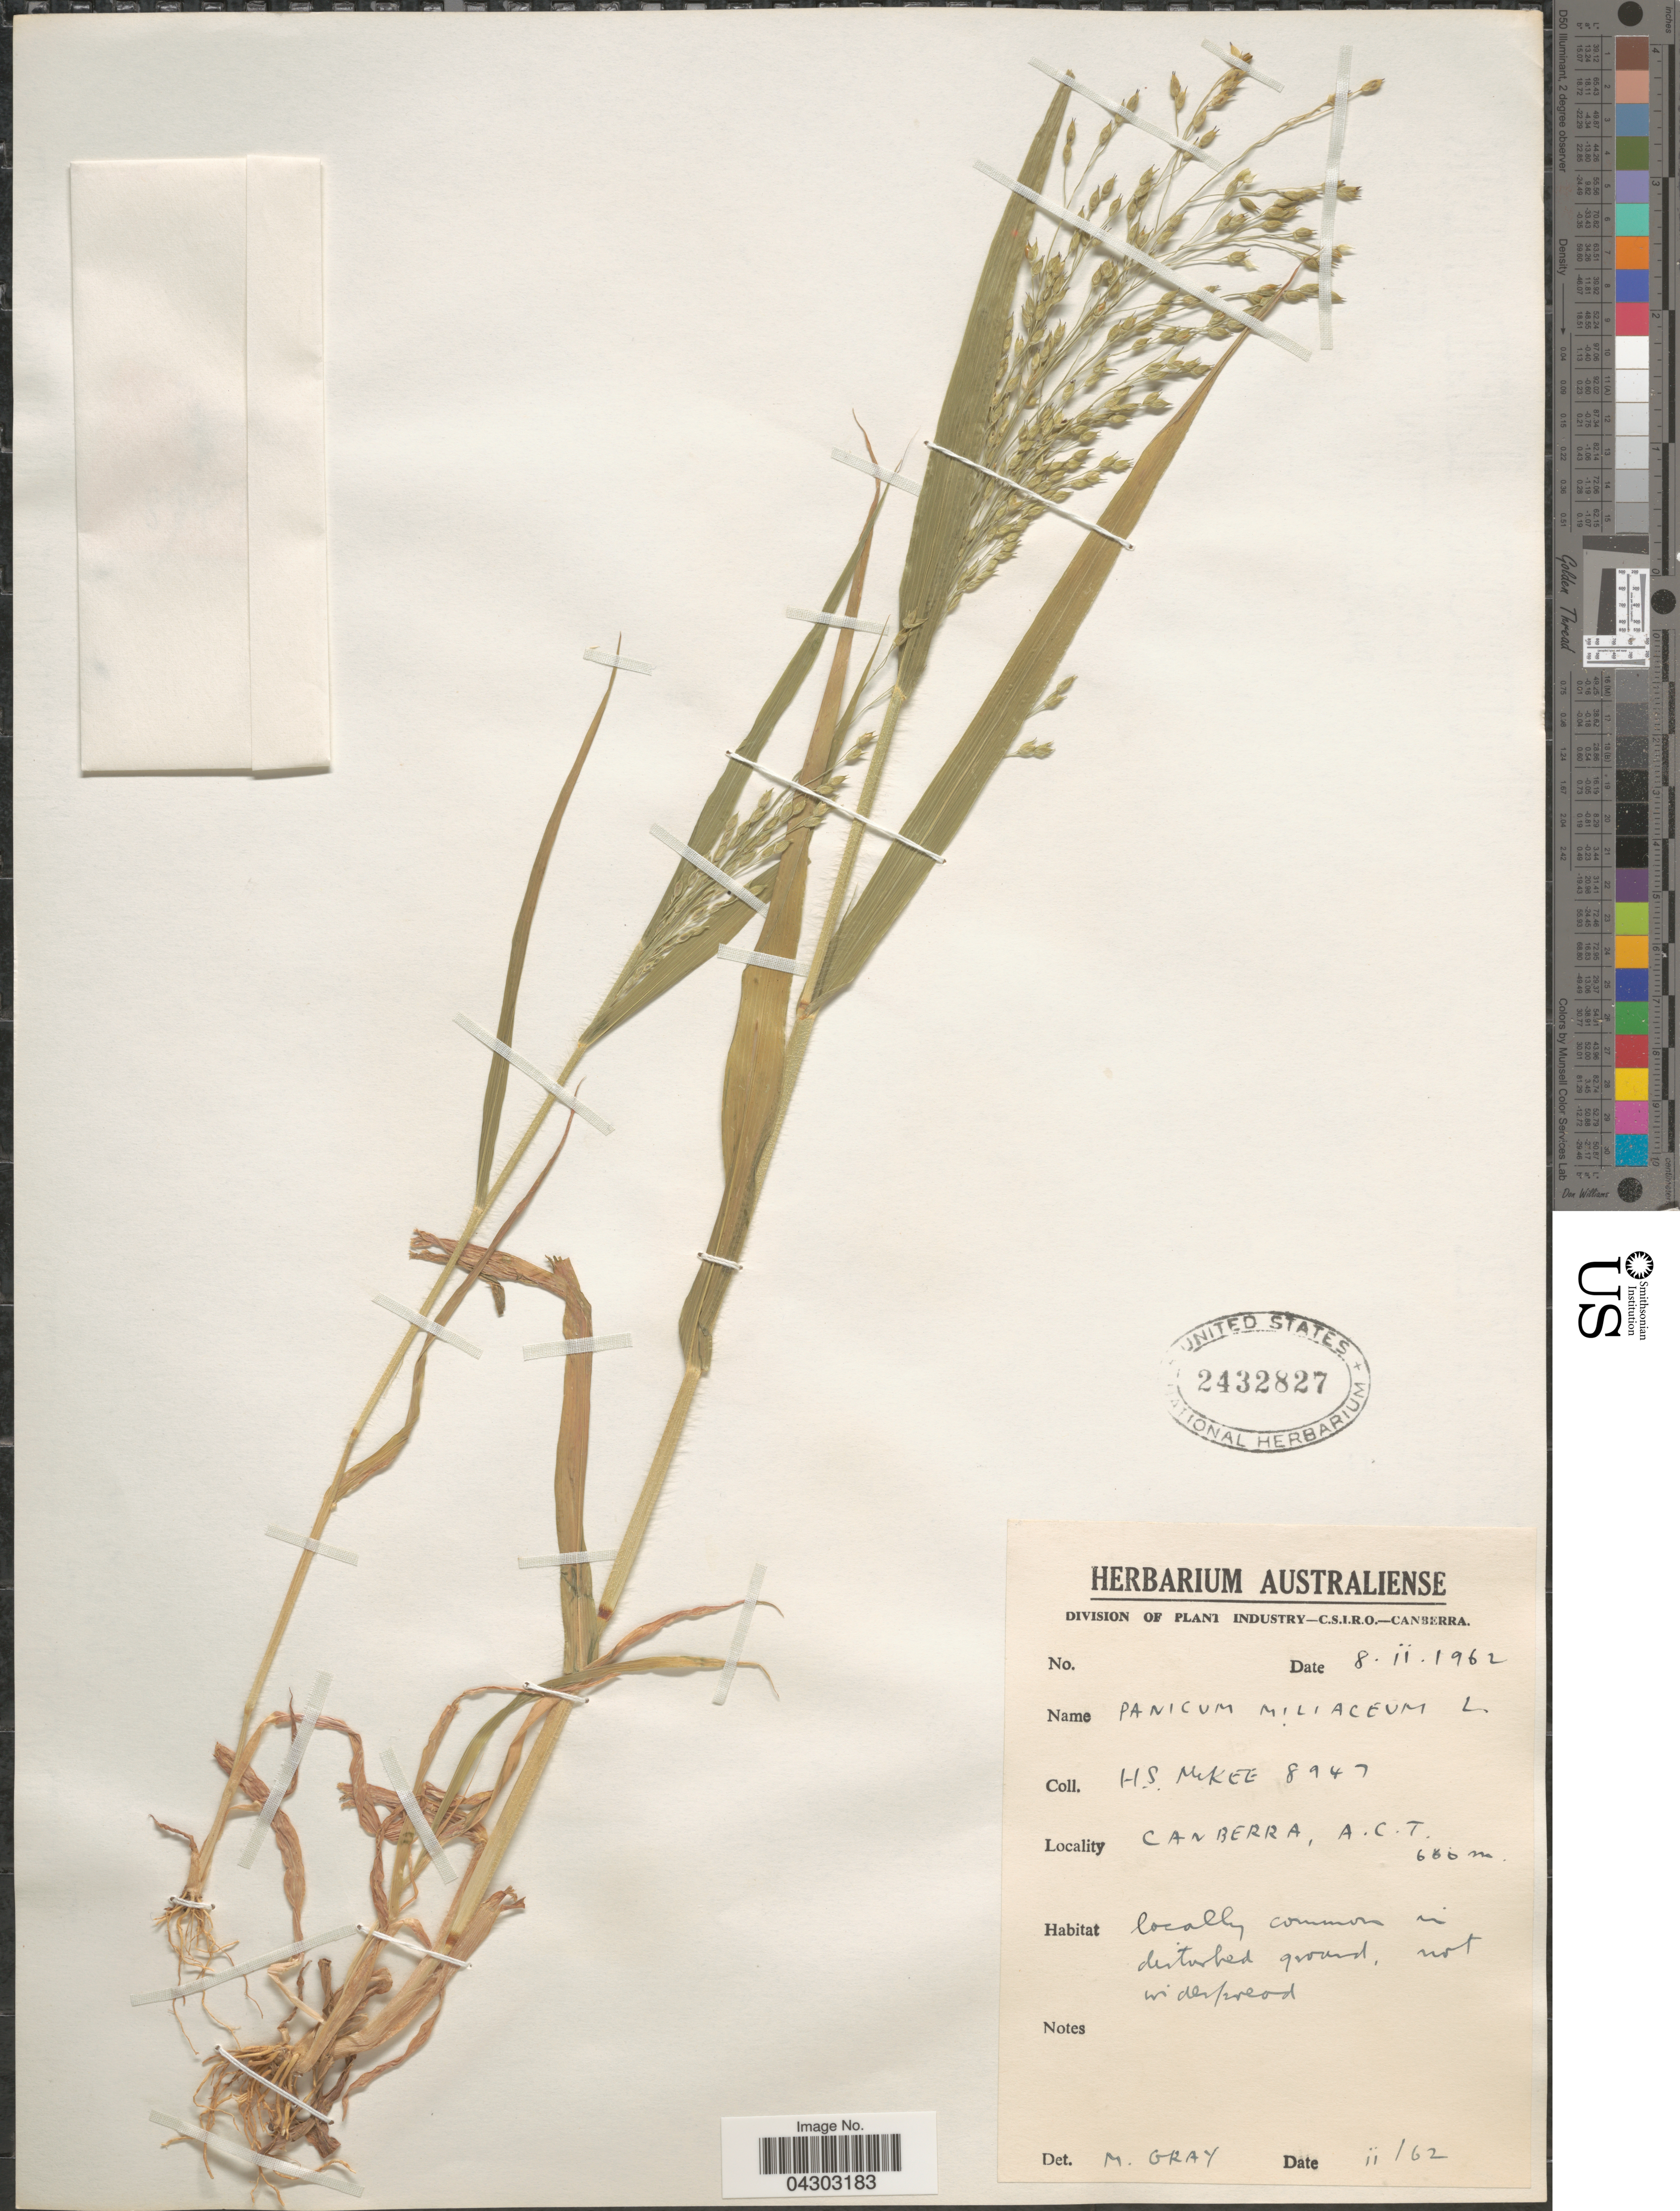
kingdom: Plantae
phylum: Tracheophyta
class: Liliopsida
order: Poales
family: Poaceae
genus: Panicum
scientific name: Panicum miliaceum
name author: L.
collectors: H. S. McKee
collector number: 8947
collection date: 1962-02-08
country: Australia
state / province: New South Wales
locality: Canberra, A. C. T.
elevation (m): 600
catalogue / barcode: US 2432827